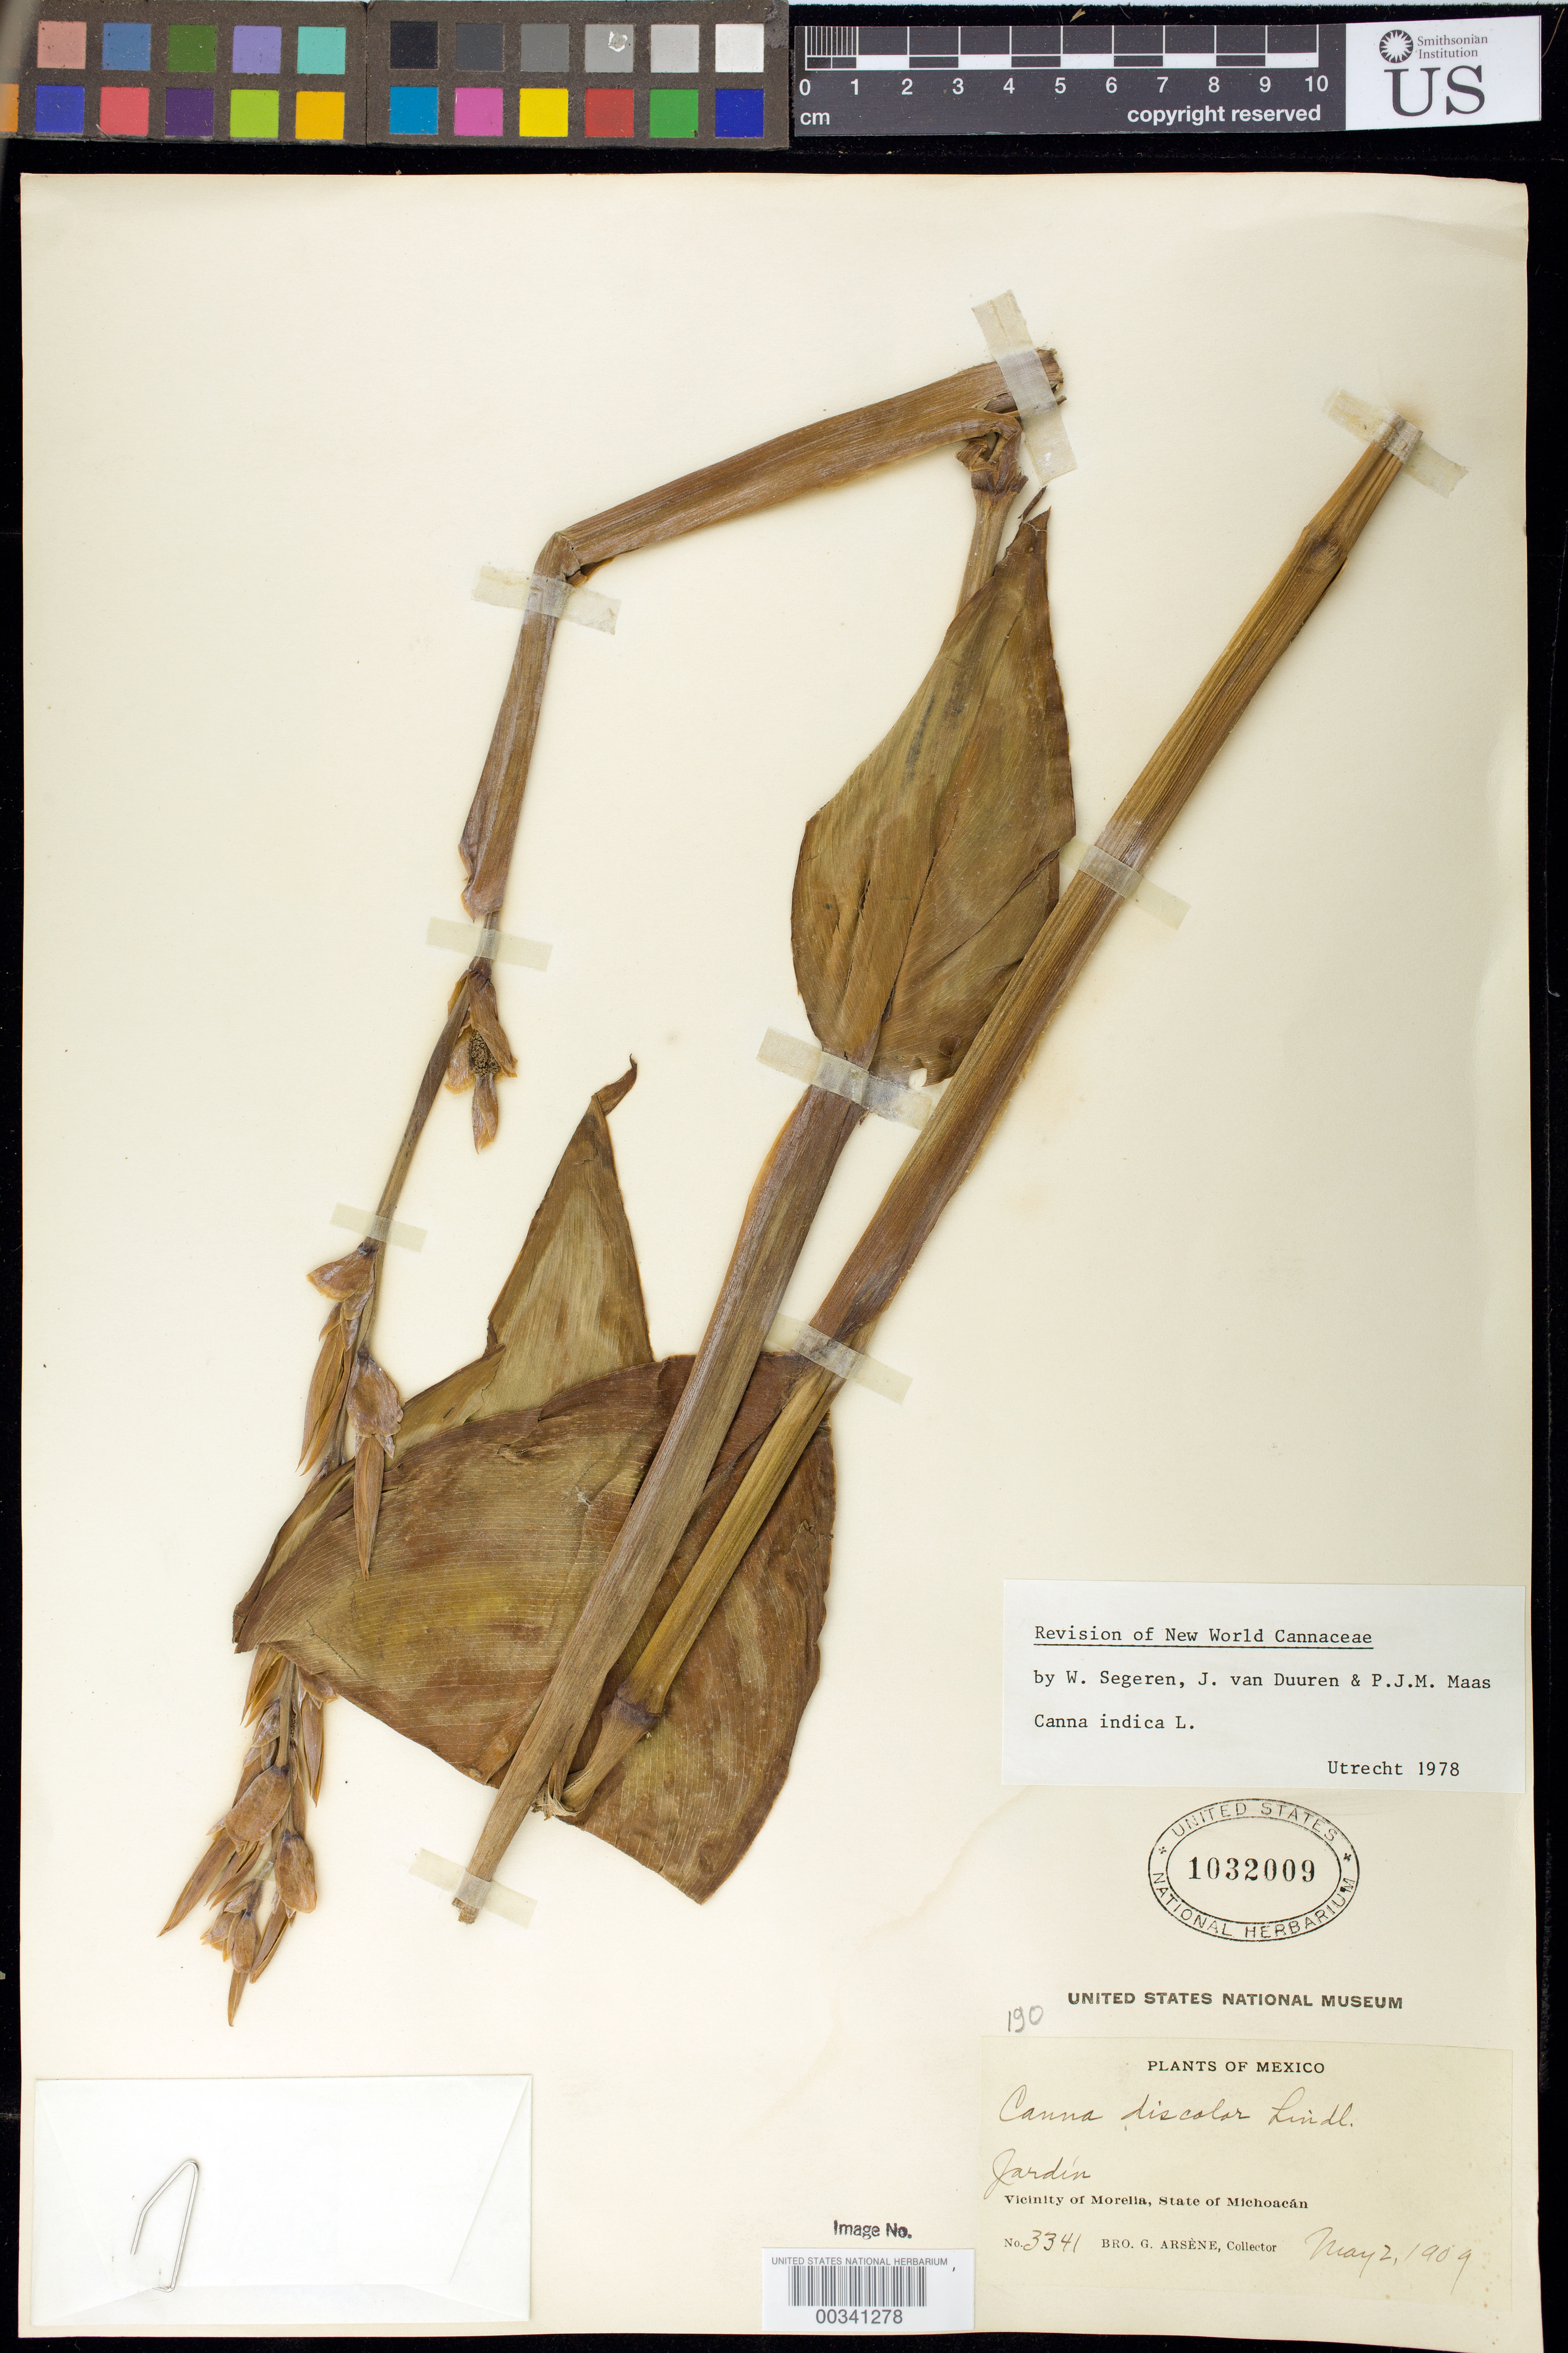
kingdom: Plantae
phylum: Tracheophyta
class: Liliopsida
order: Zingiberales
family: Cannaceae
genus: Canna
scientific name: Canna indica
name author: L.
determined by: Segeren, W.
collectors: Bro. G. Arsène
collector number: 3341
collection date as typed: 02 May 1909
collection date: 1909-05-02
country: Mexico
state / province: Michoacán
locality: Jardin, vicinity of Morelia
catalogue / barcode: US 1032009